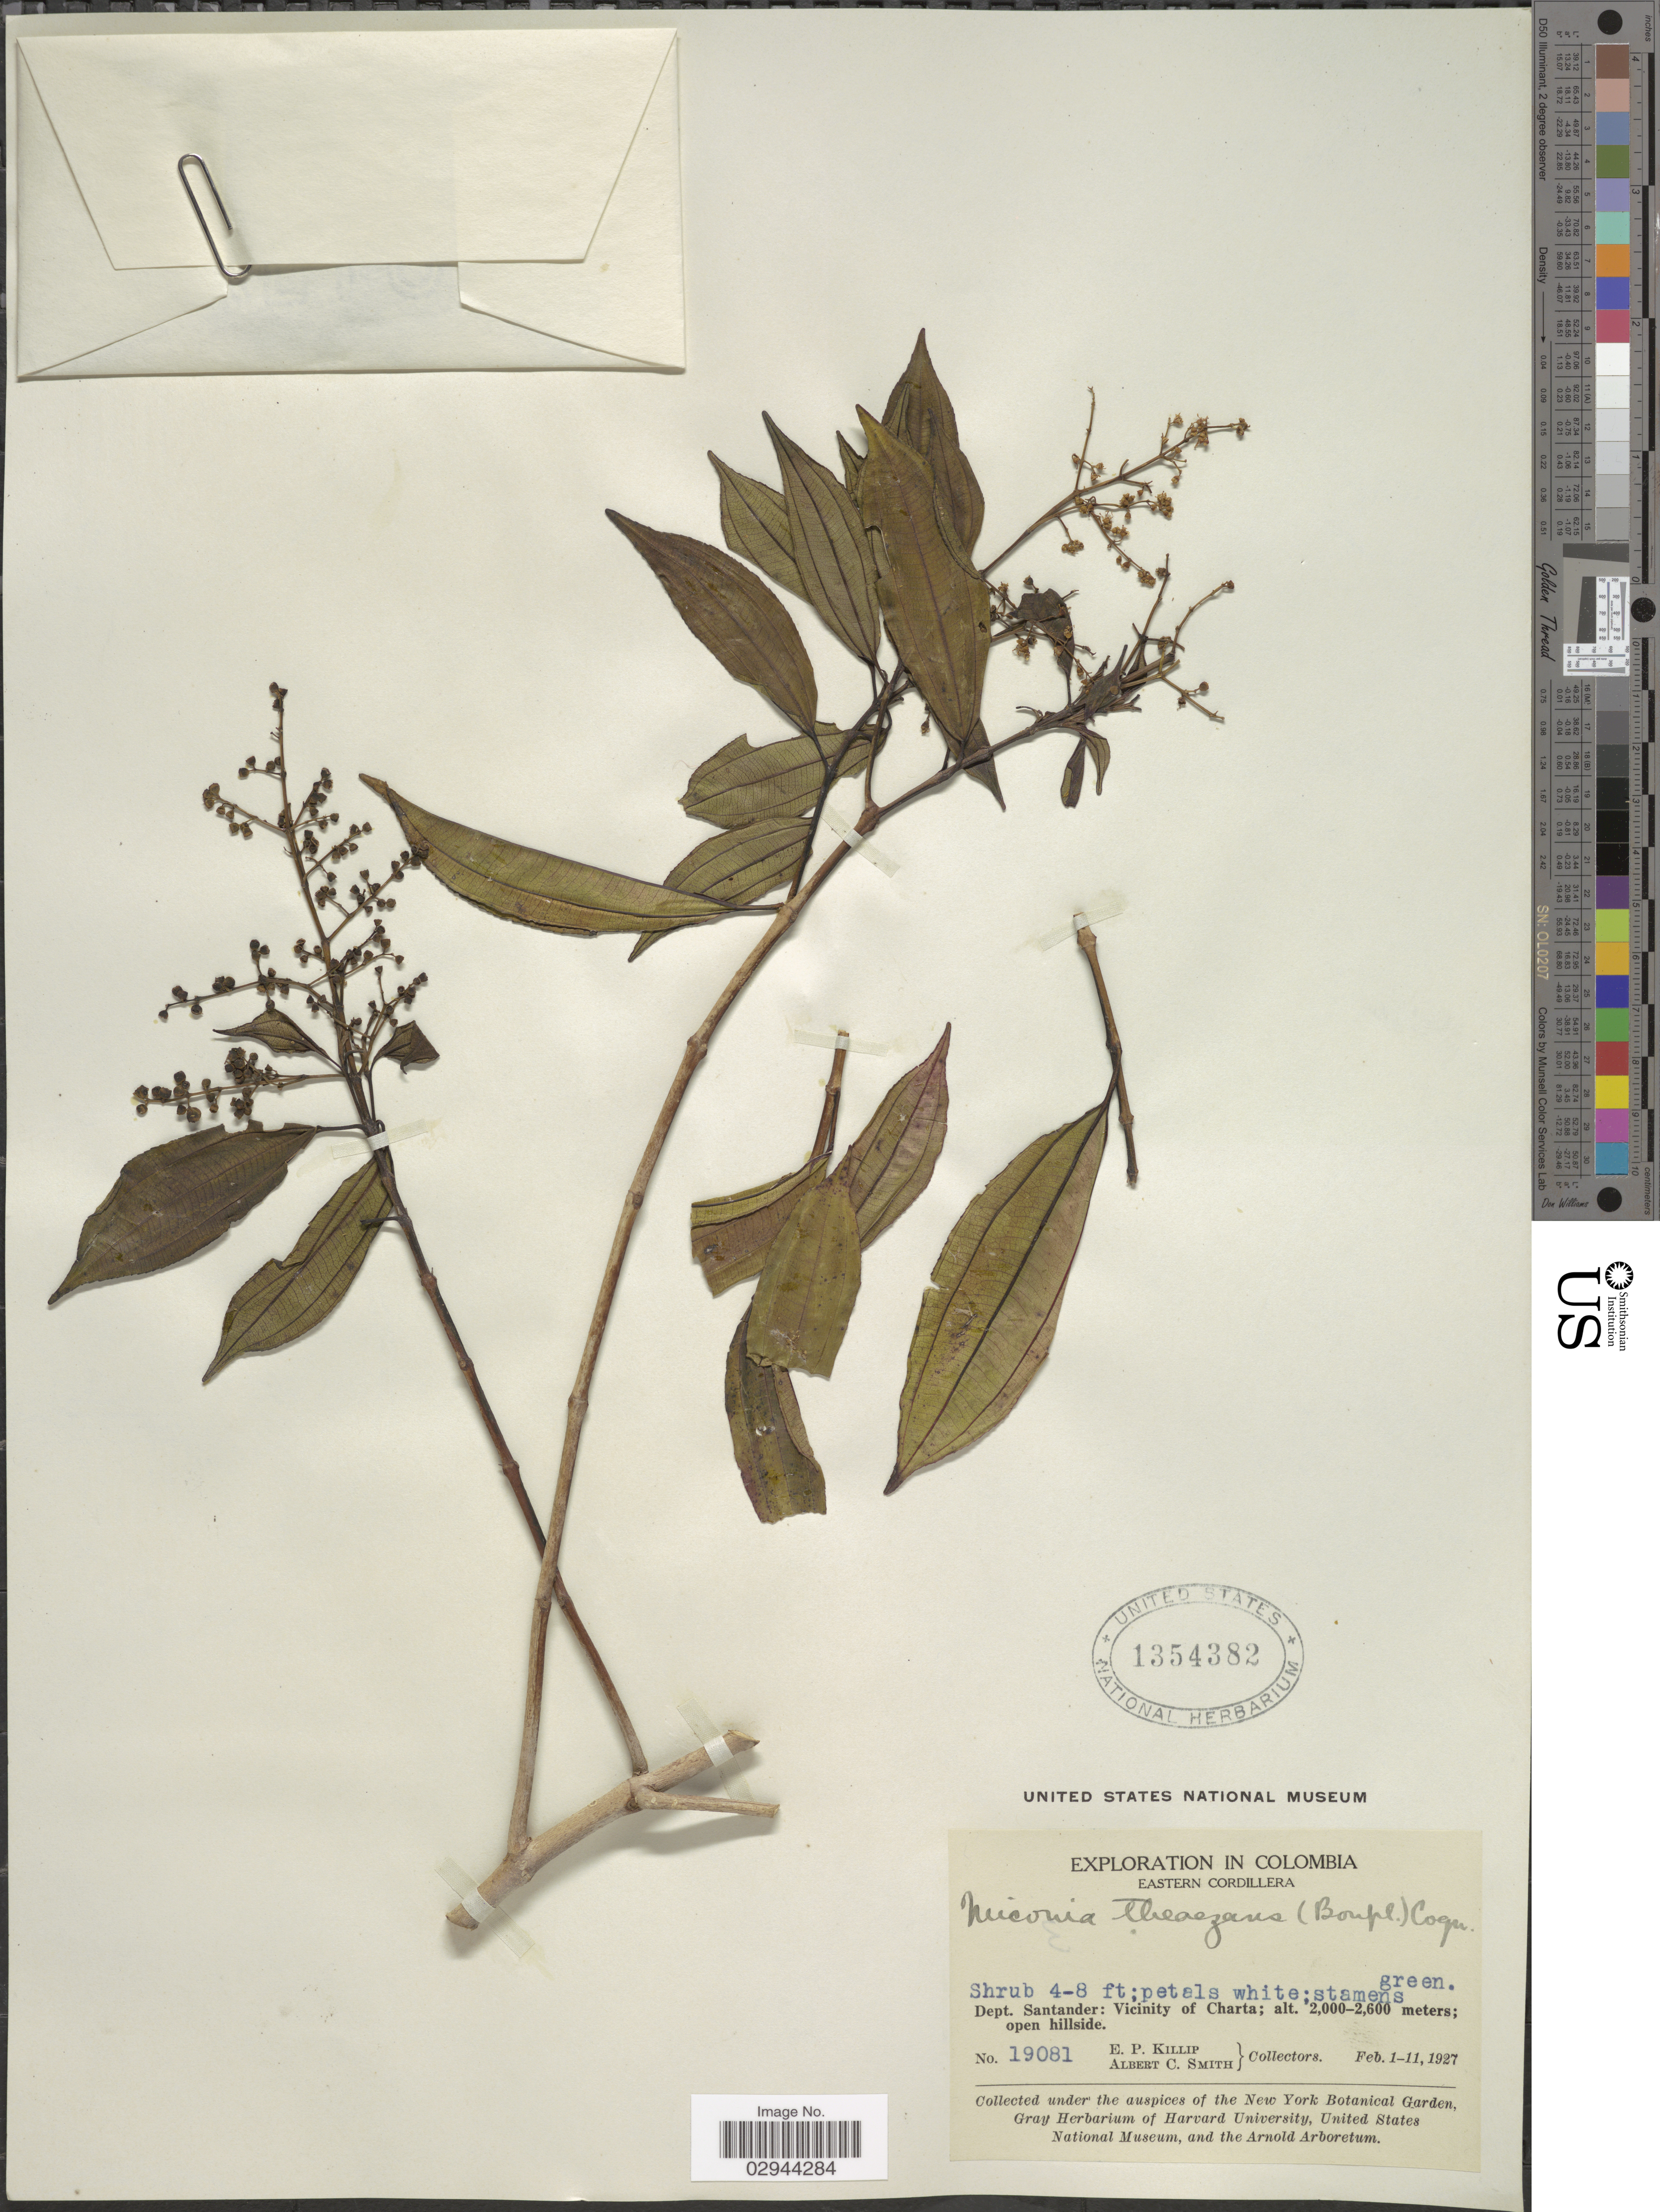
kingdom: Plantae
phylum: Tracheophyta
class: Magnoliopsida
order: Myrtales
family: Melastomataceae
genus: Miconia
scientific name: Miconia theizans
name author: (Bonpl.) Cogn.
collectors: E. P. Killip & A. C. Smith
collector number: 19081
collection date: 1927-02-01/1927-02-11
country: Colombia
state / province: Santander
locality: Eastern Cordillera, Dept. Santander, Vicinity of Charta.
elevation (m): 2000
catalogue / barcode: US 1354382